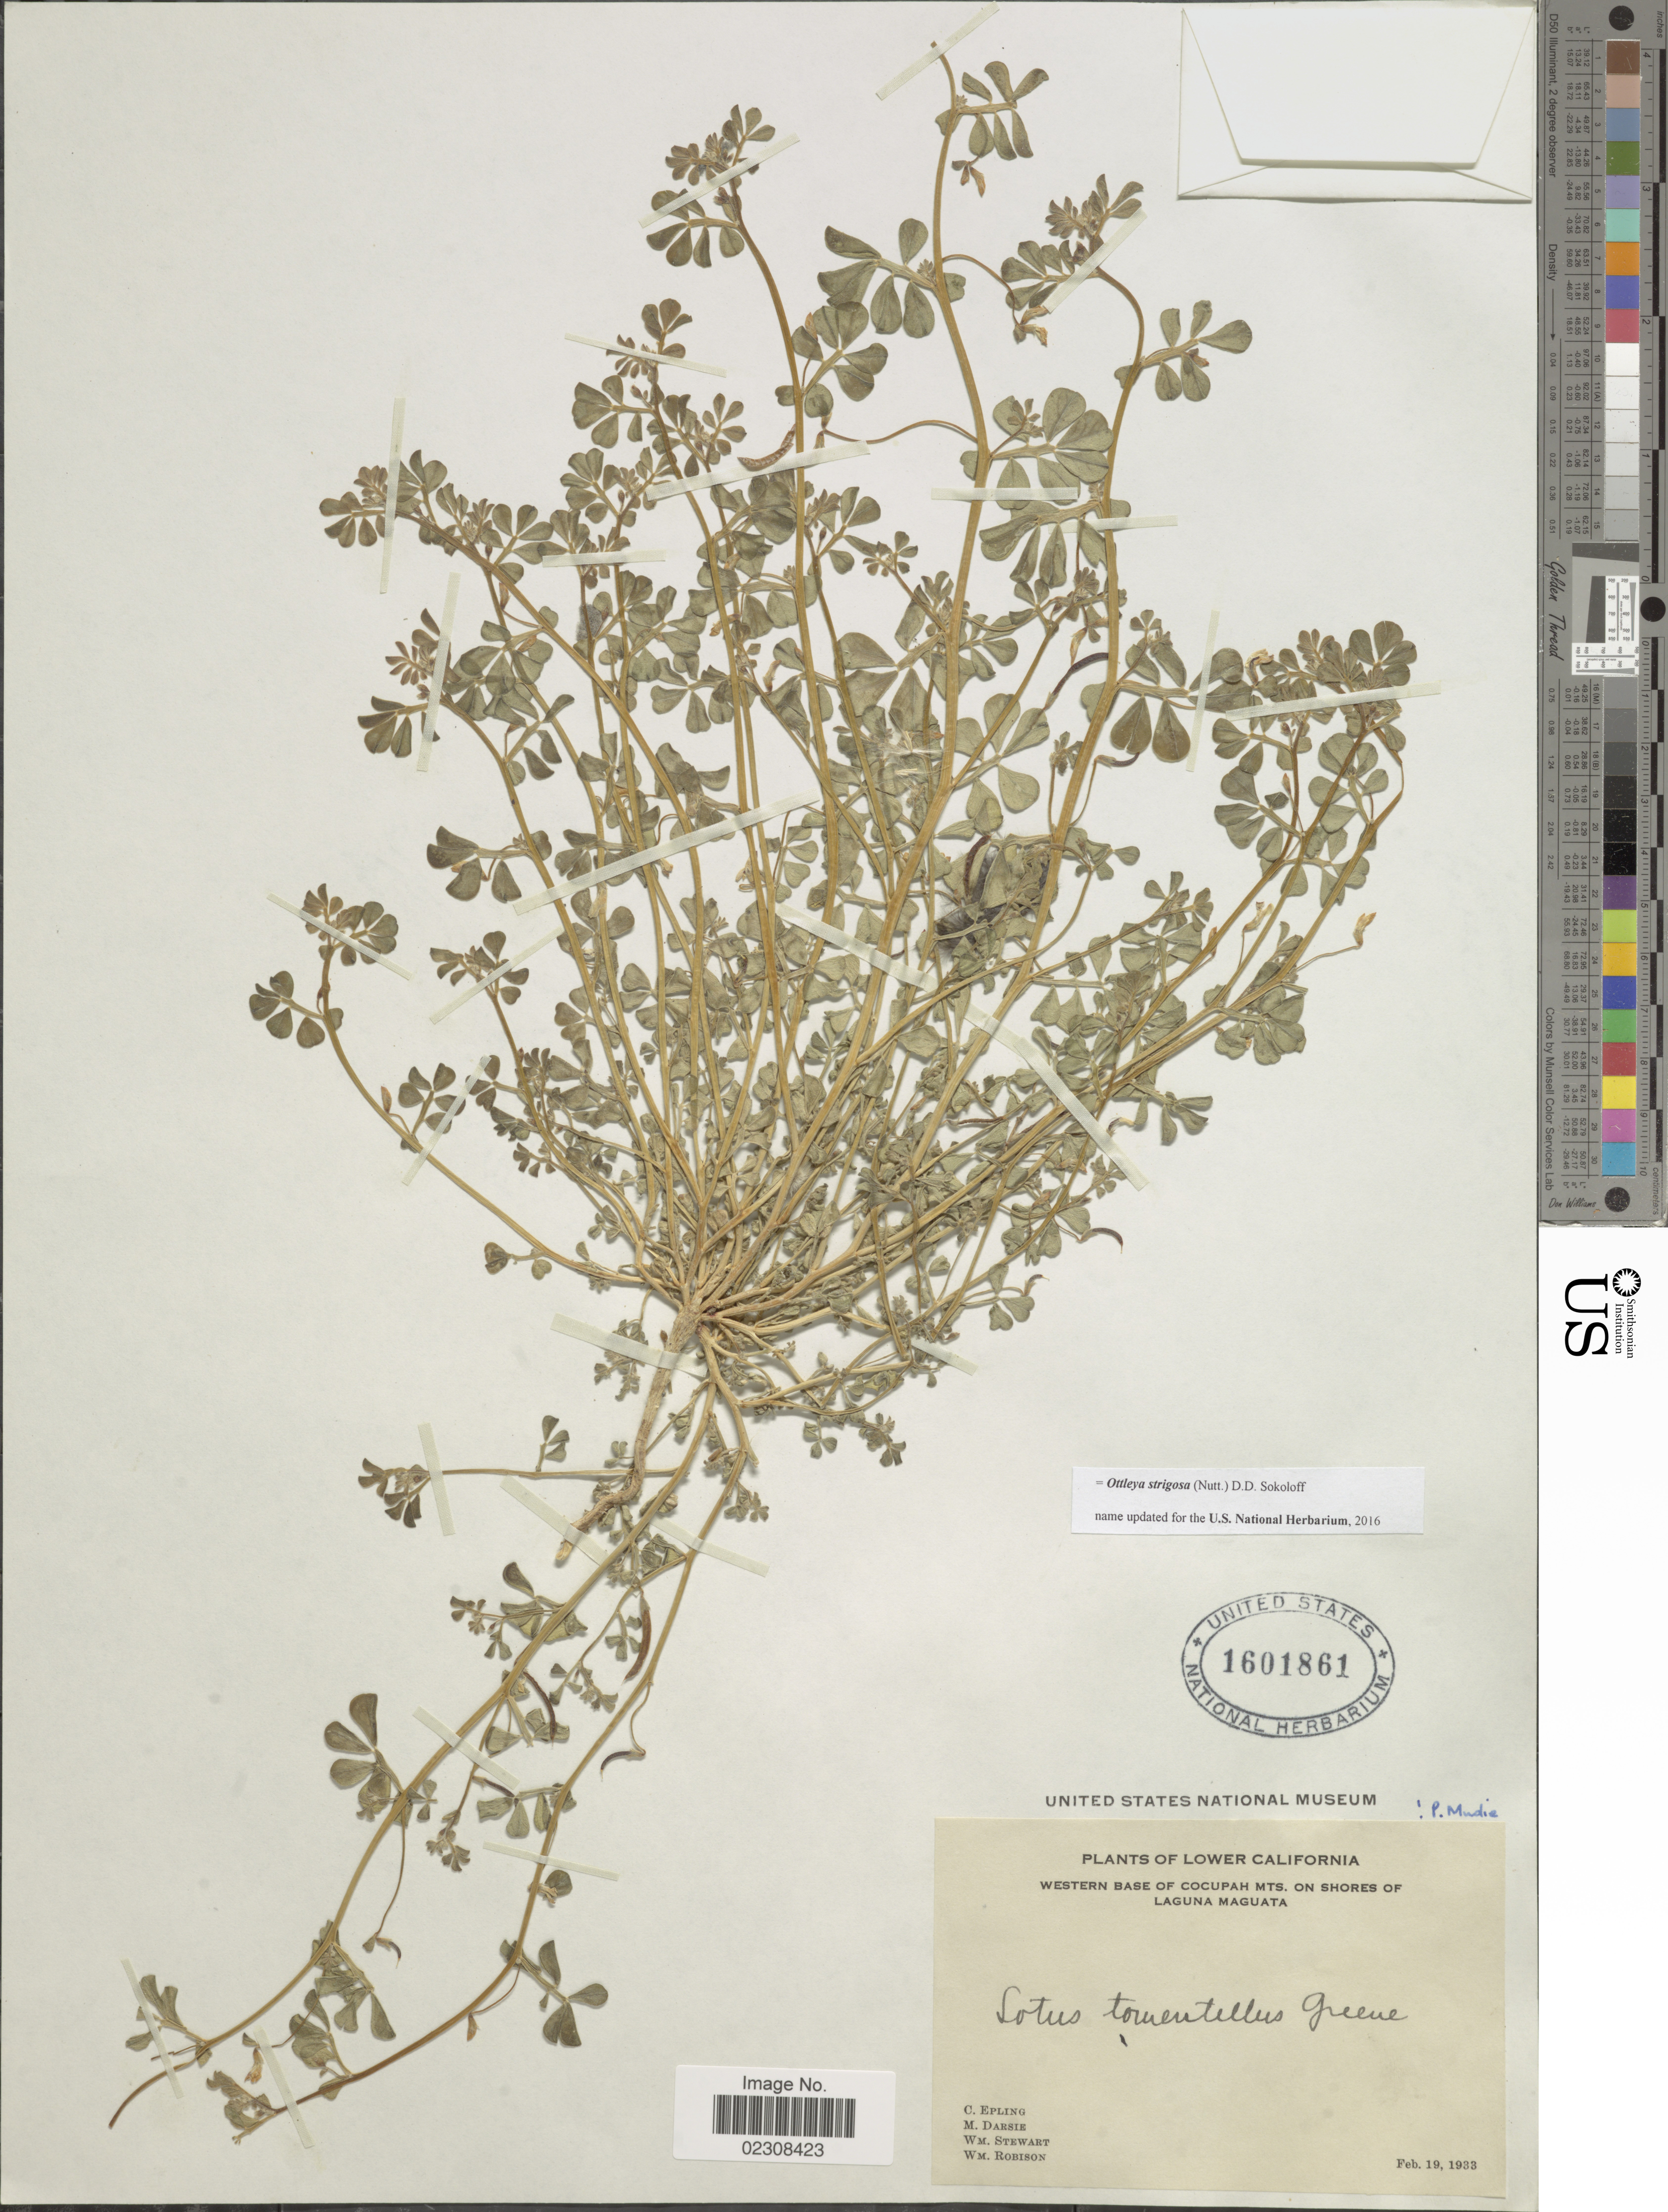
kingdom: Plantae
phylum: Tracheophyta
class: Magnoliopsida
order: Fabales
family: Fabaceae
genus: Ottleya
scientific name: Ottleya strigosa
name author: (Nutt.) D.D. Sokoloff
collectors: C. C. Epling, M. Darsie, W. Stewart & W. Robison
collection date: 1933-02-19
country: Mexico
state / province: Baja California Norte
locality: Lower California, Western base of Cocupah Mts, on shores of Laguna Maguata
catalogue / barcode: US 1601861